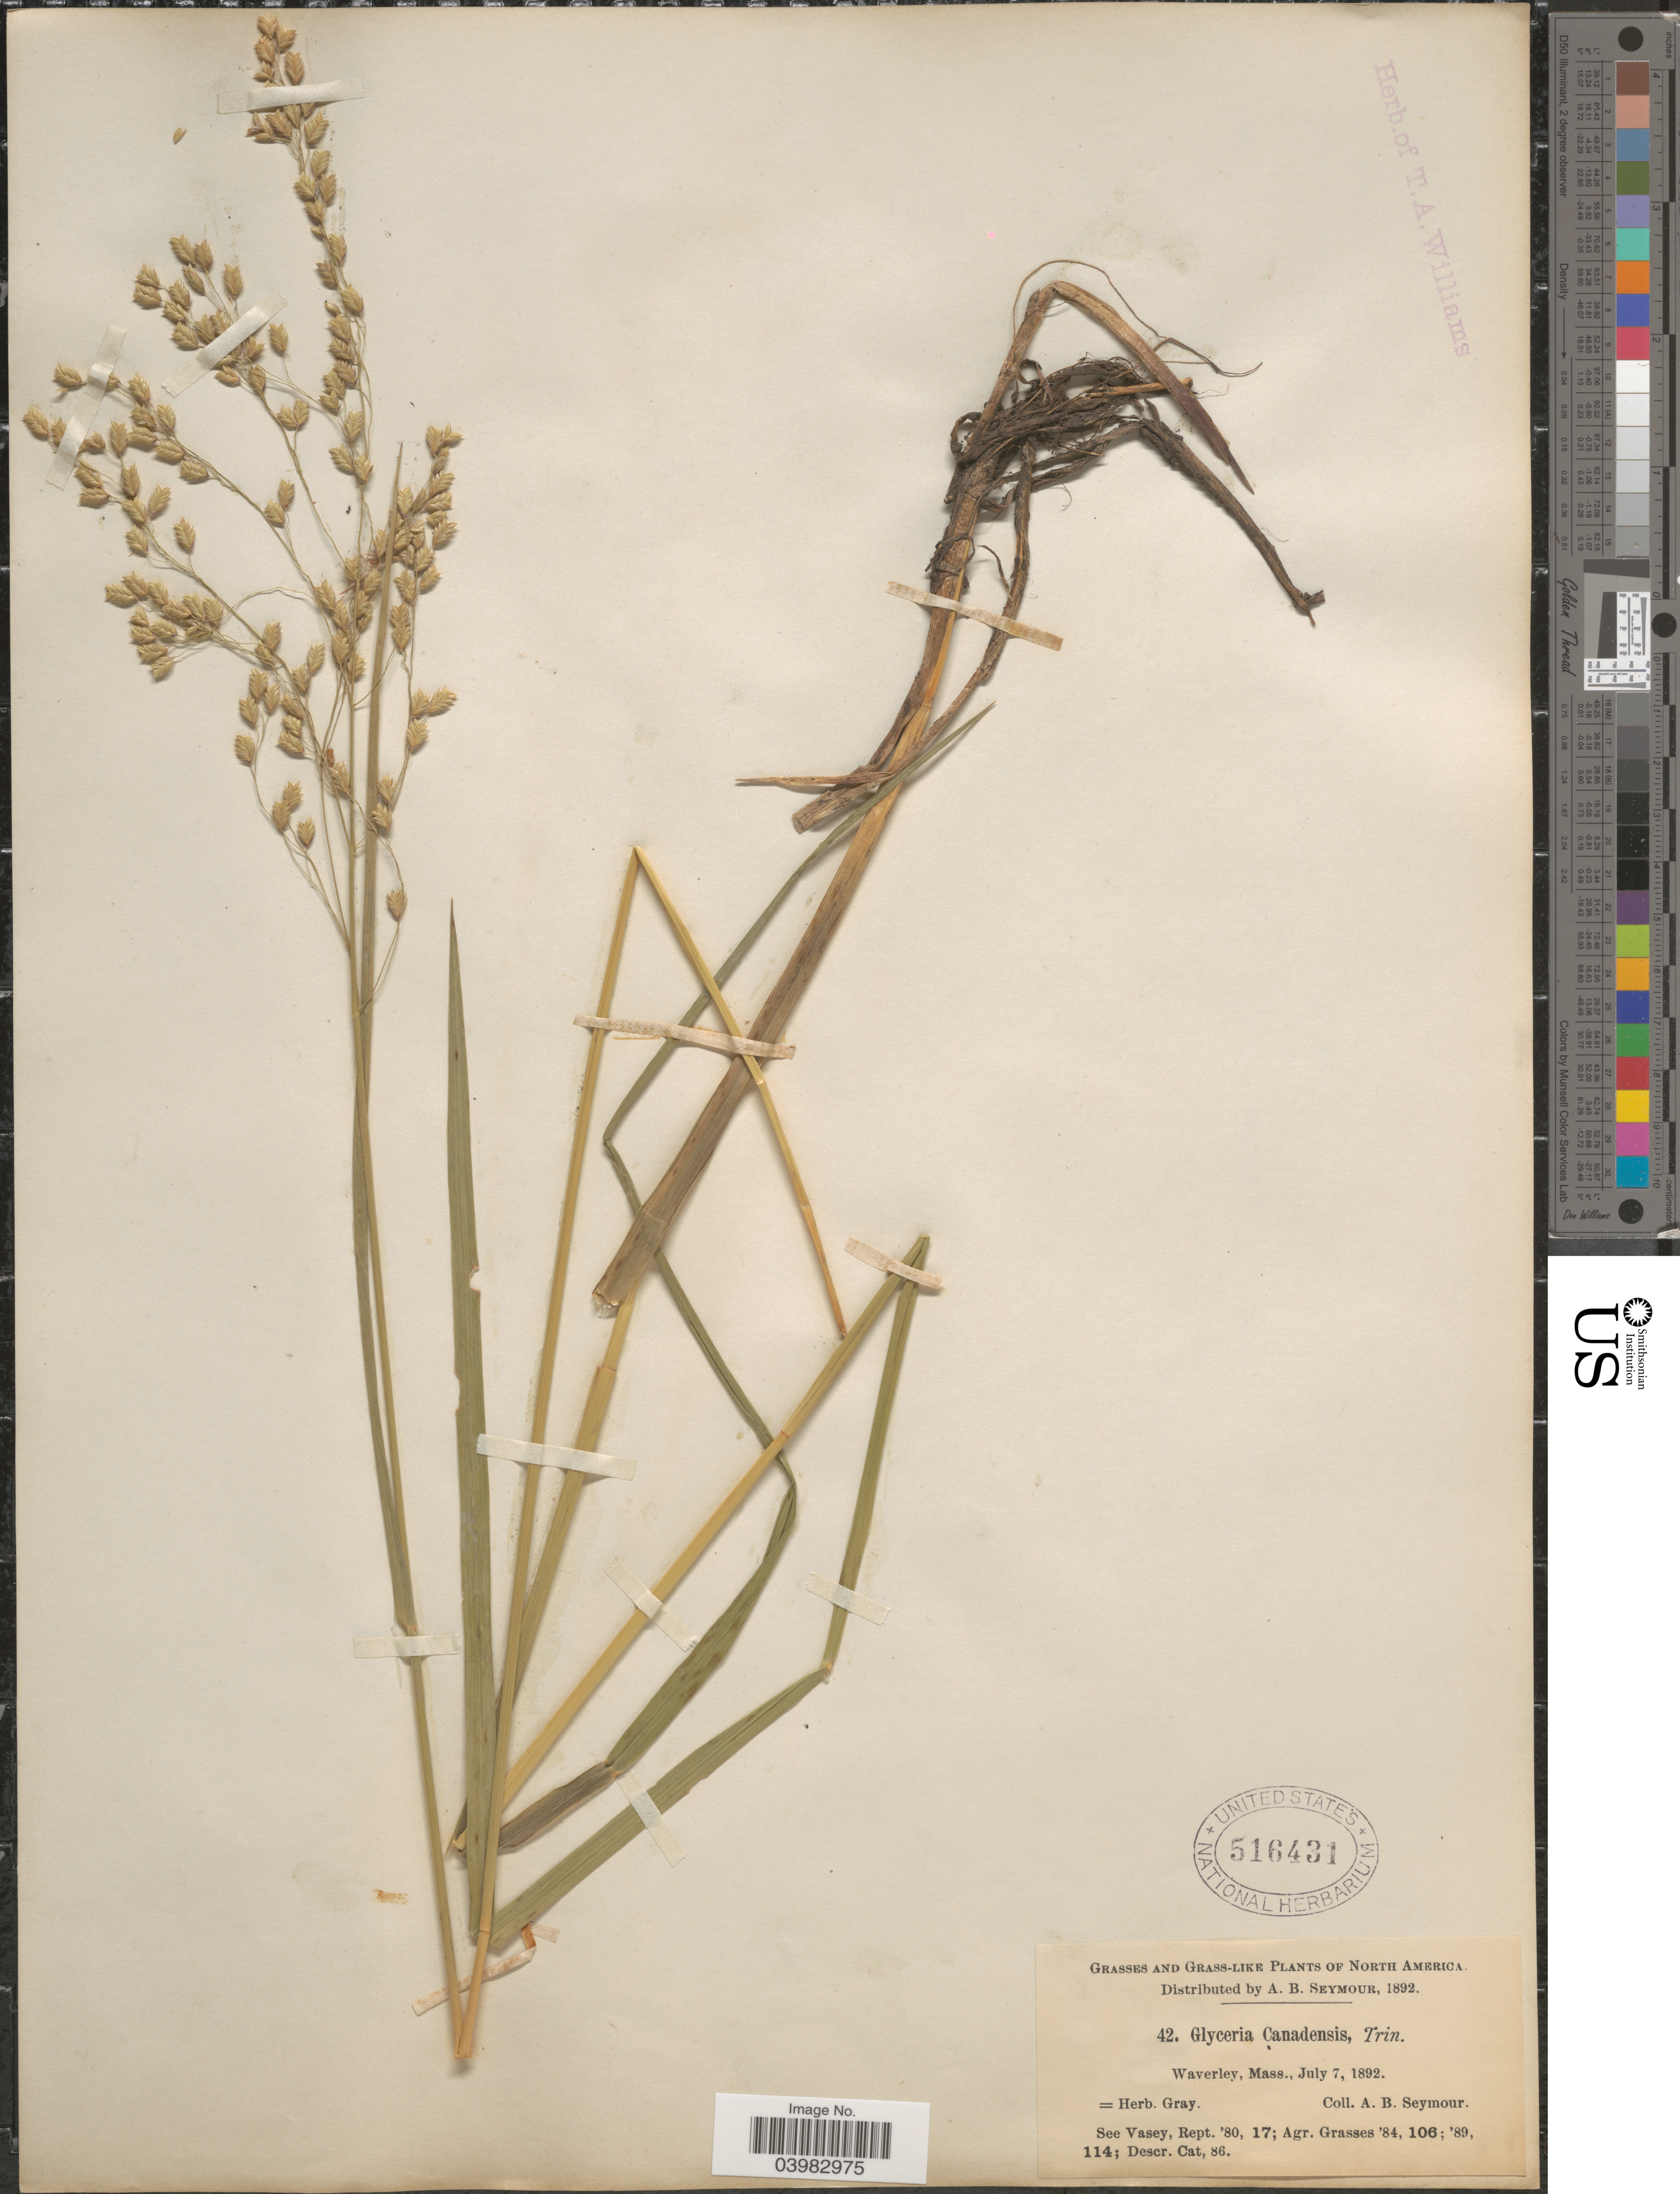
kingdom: Plantae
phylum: Tracheophyta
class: Liliopsida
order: Poales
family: Poaceae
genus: Glyceria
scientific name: Glyceria canadensis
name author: (Michx.) Trin.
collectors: A. Seymour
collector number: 42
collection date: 1892-07-07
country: United States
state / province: Massachusetts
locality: Waverly.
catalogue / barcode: US 516431